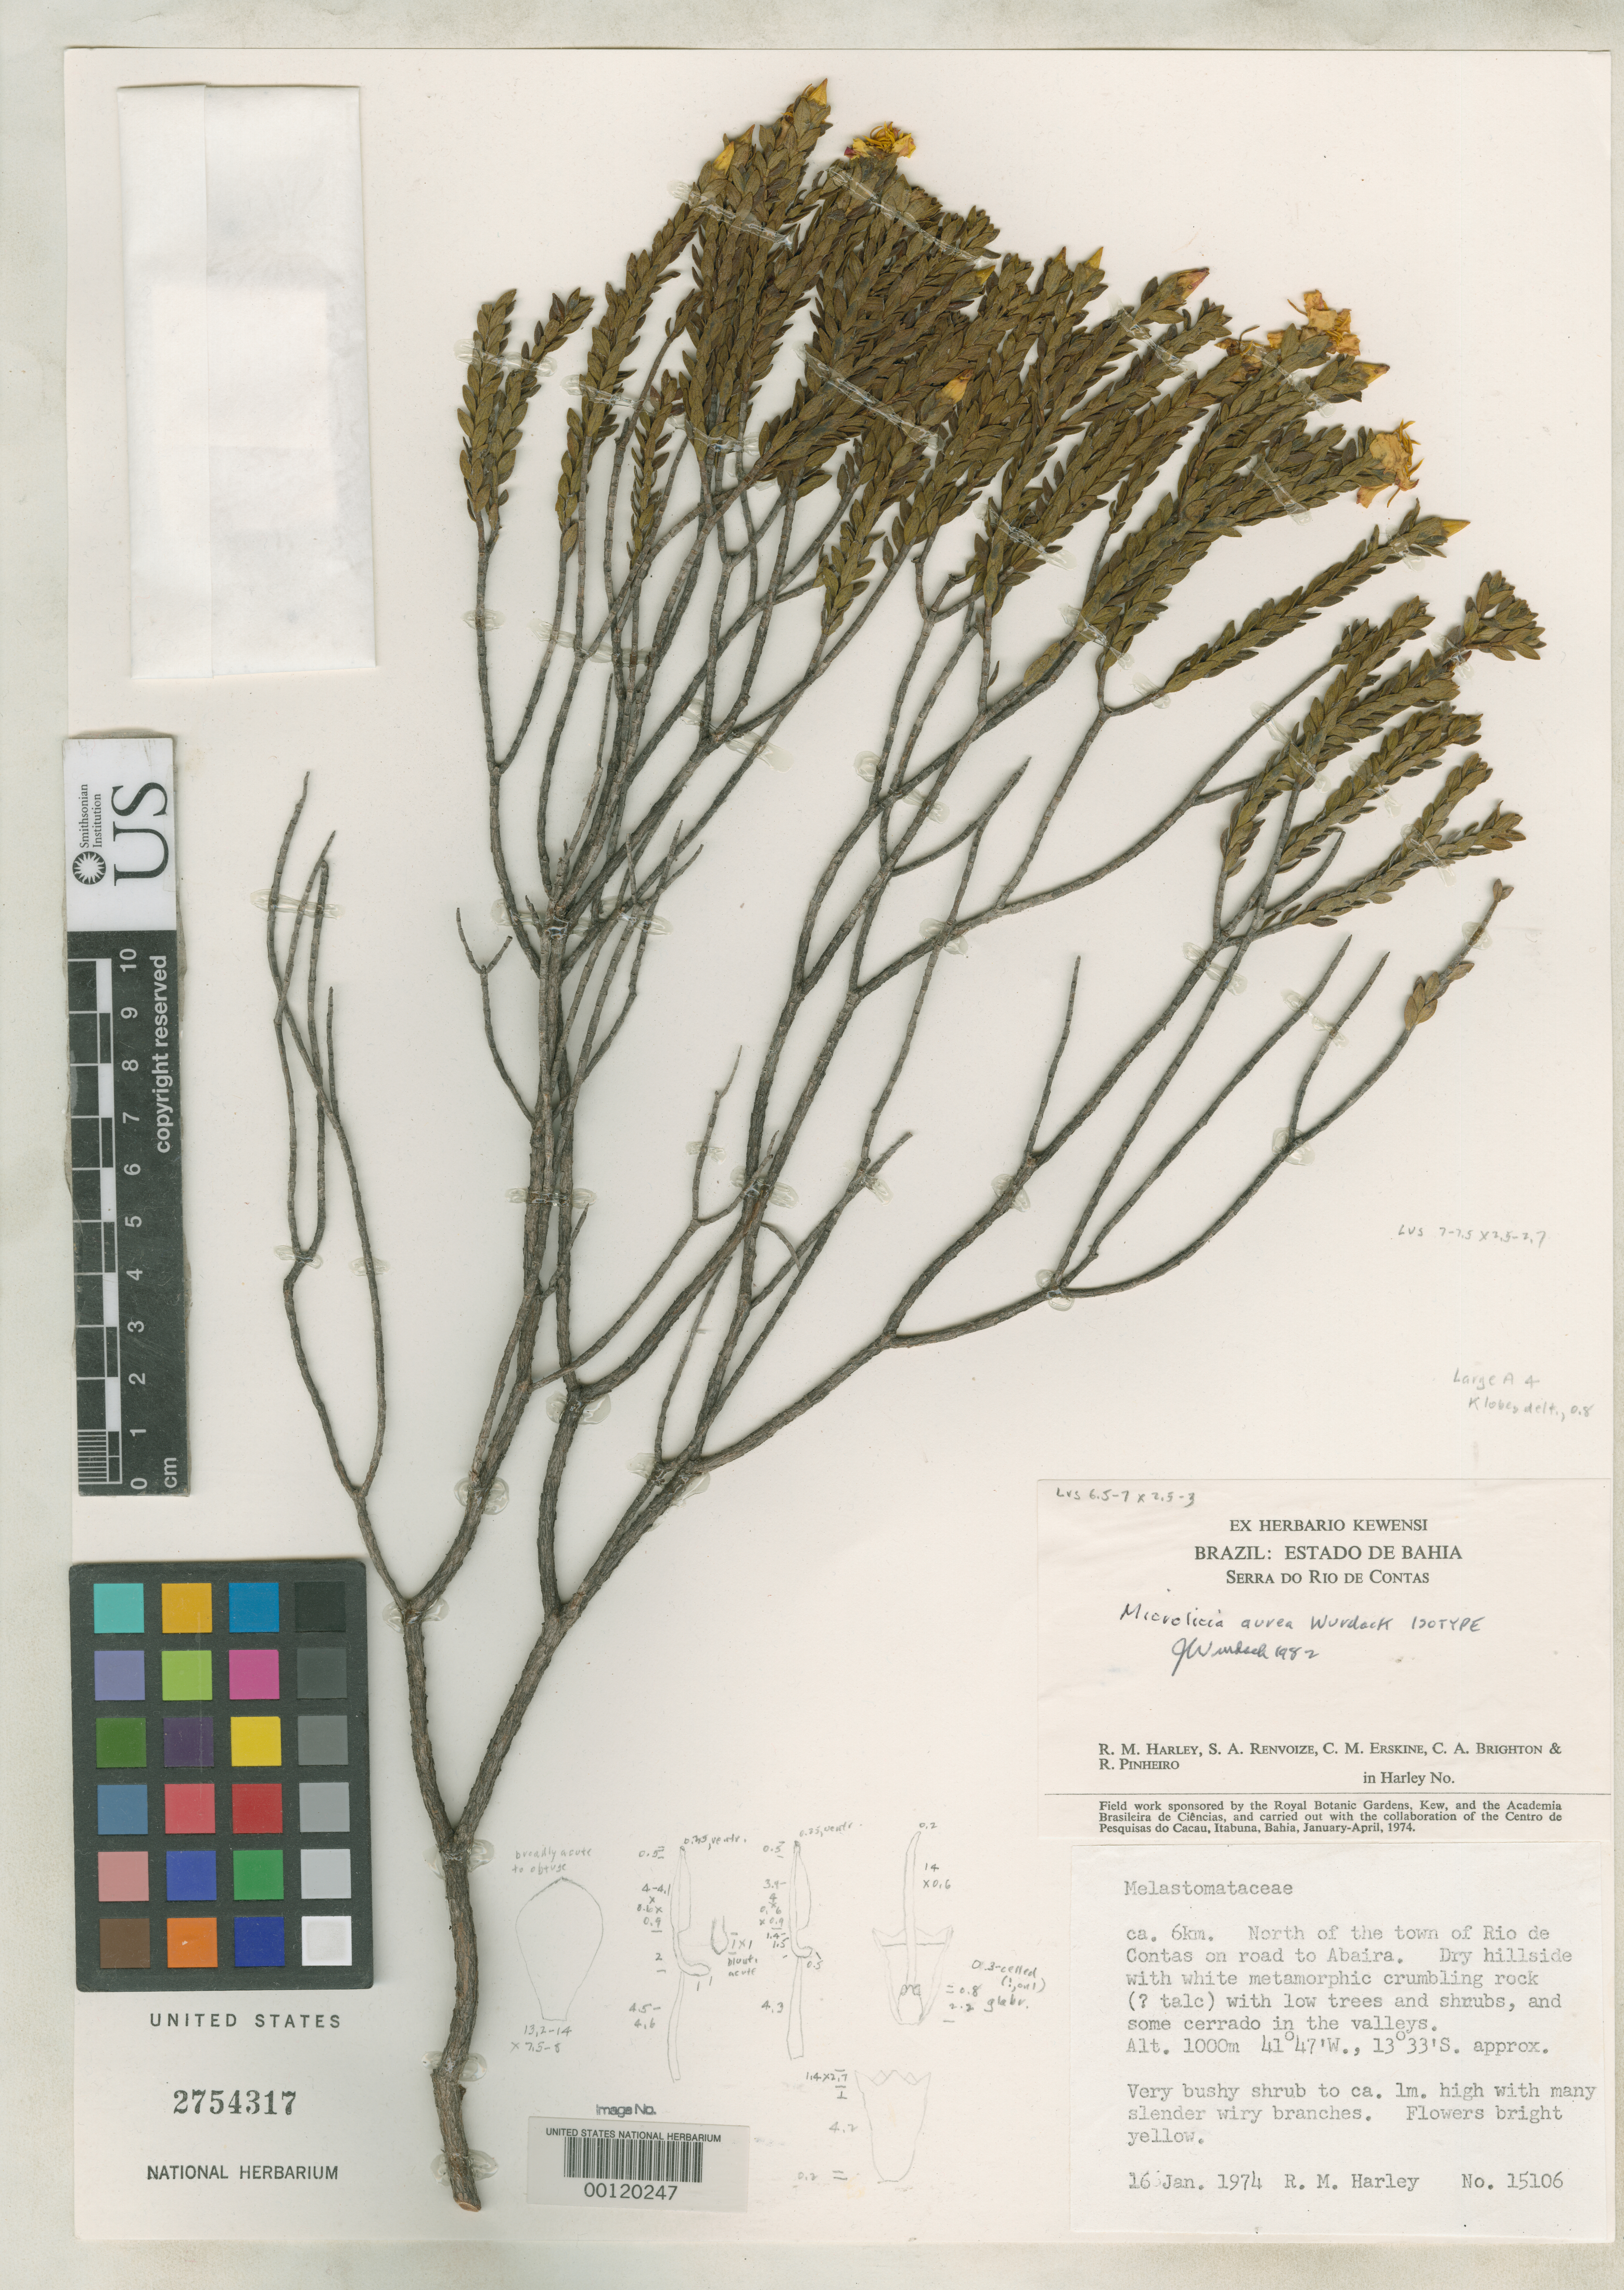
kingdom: Plantae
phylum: Tracheophyta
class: Magnoliopsida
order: Myrtales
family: Melastomataceae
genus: Microlicia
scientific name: Microlicia aurea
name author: Wurdack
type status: Isotype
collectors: R. M. Harley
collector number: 15106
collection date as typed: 16 Jan 1974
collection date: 1974-01-16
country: Brazil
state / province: Bahia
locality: Serra do Rio de Centas. Ca. 65 km north of the town of Rio de Contas on road to Abaira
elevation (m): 1000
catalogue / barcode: US 2754317